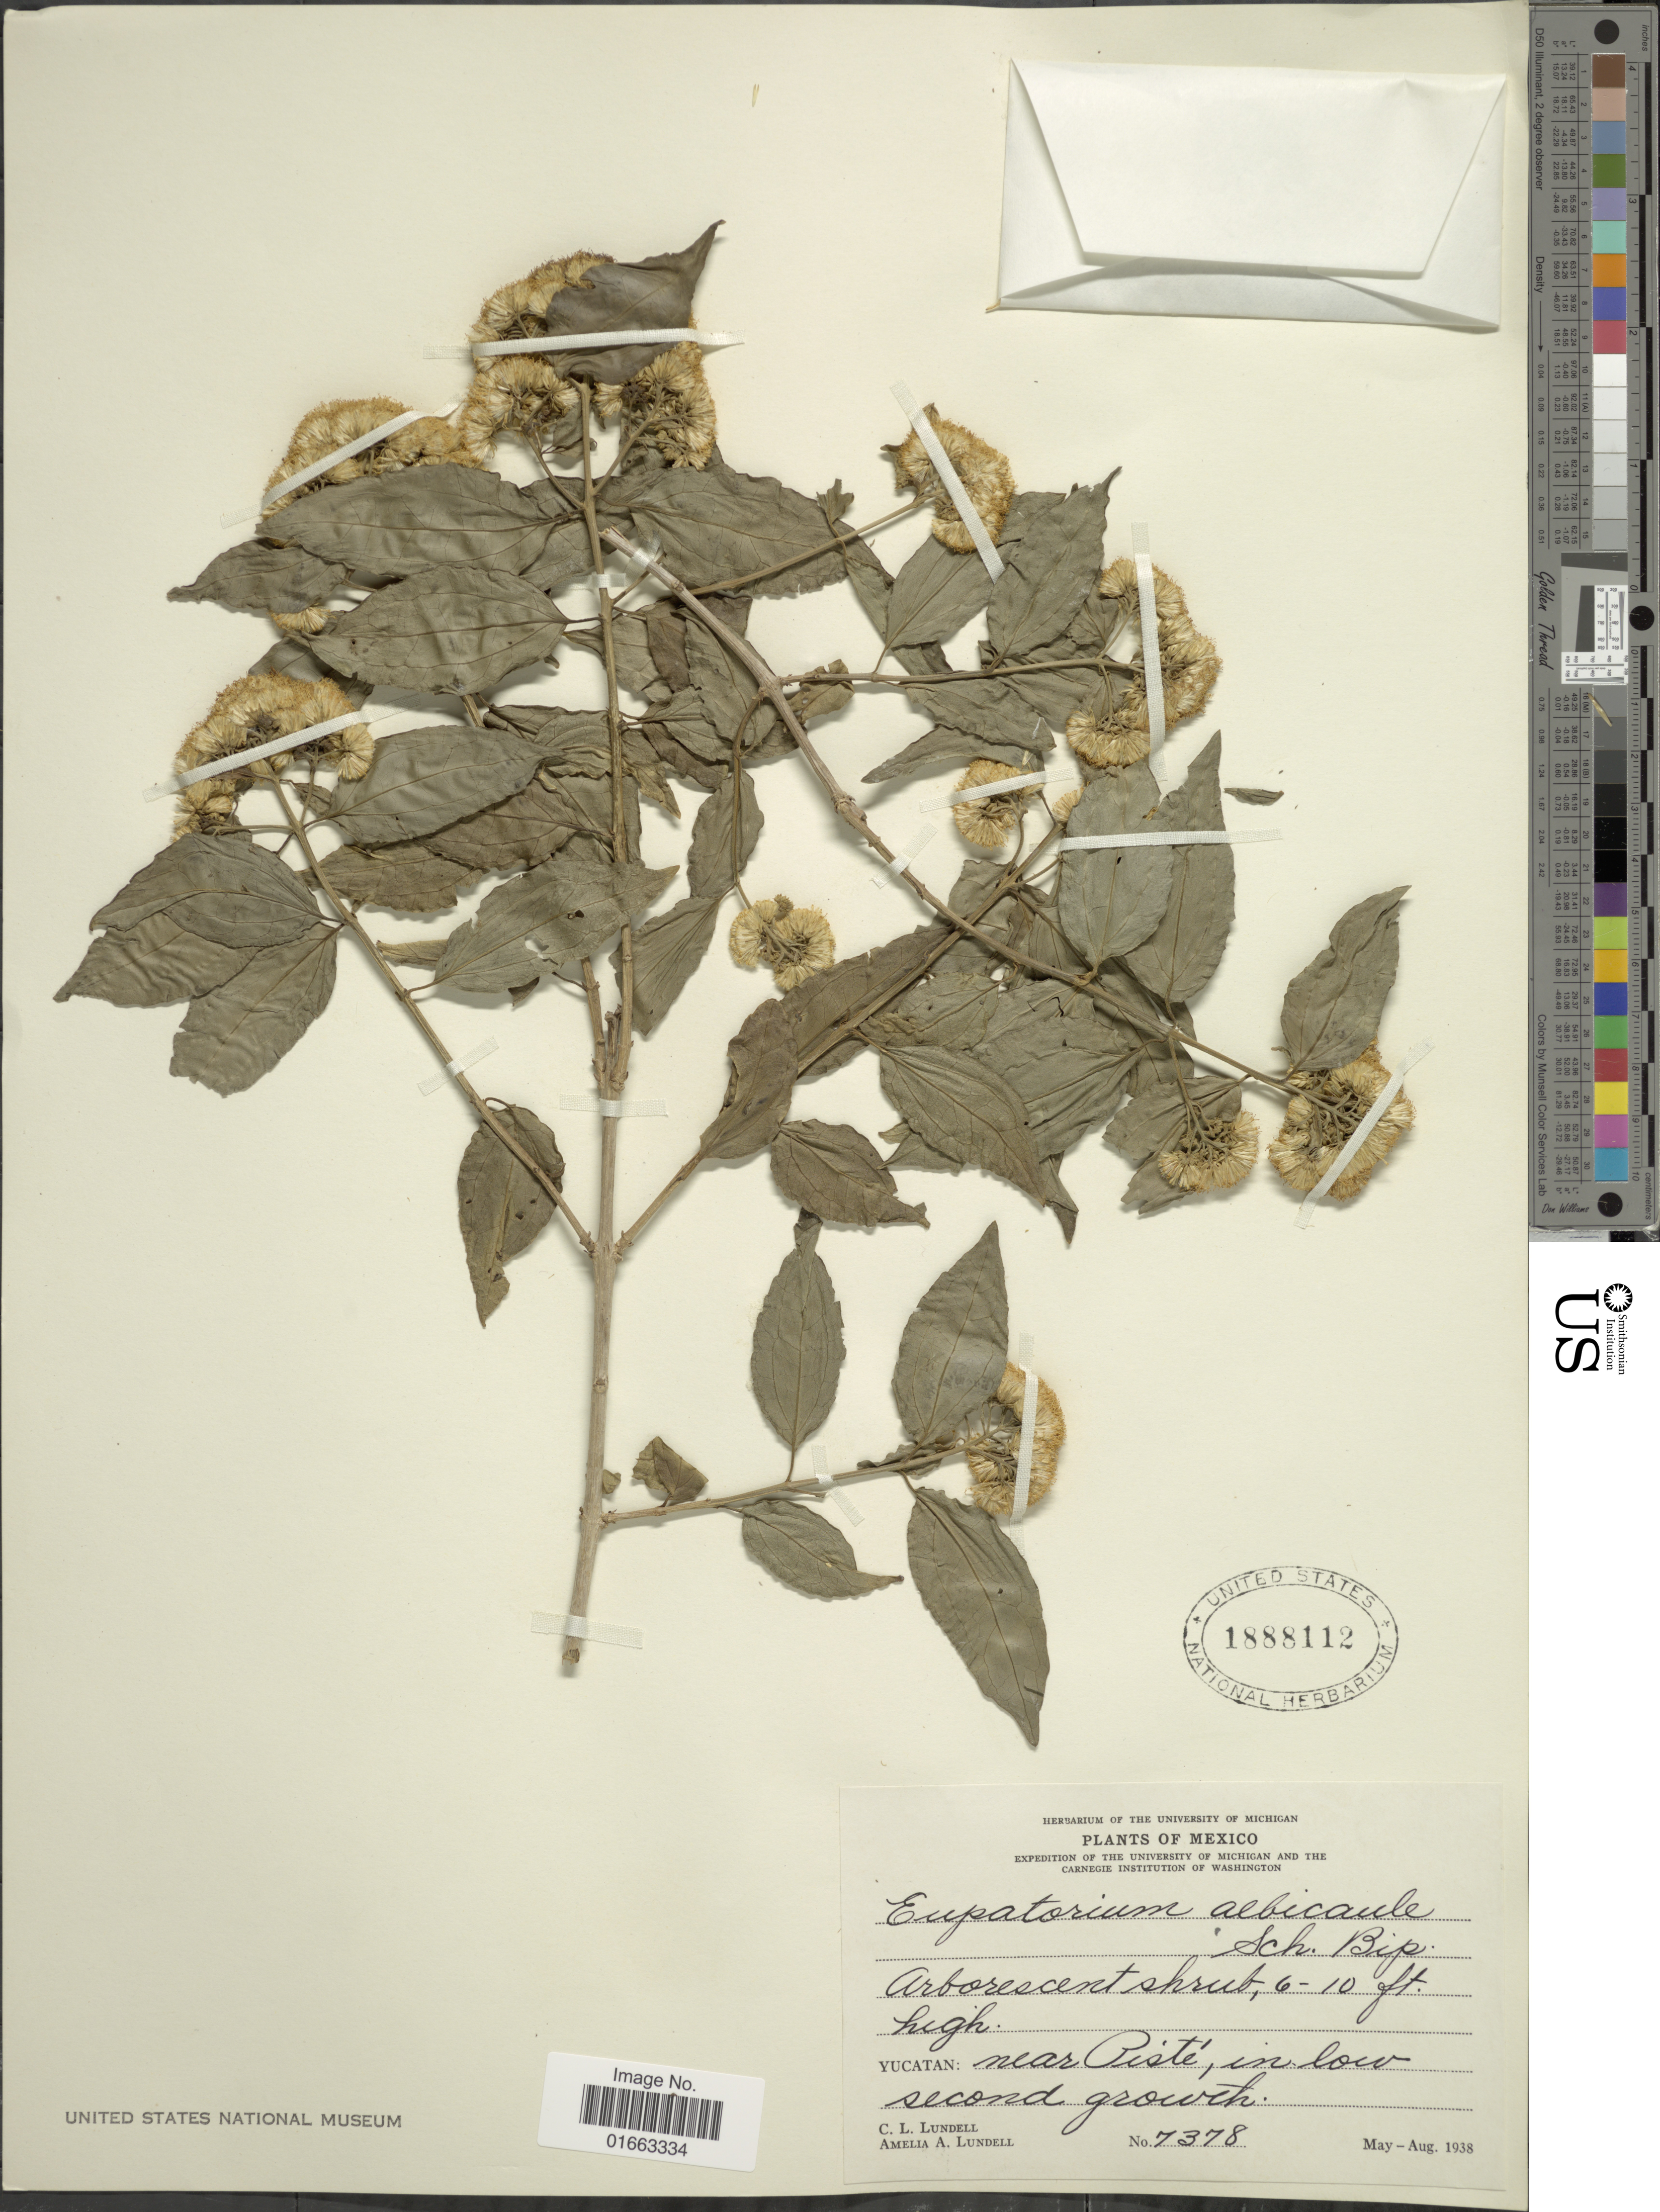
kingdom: Plantae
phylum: Tracheophyta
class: Magnoliopsida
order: Asterales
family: Asteraceae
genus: Koanophyllon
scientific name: Koanophyllon albicaule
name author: (Sch. Bip. ex Klatt) R.M. King & H. Rob.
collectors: C. L. Lundell & A. A. Lundell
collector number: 7378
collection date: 1938-05/1938-08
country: Mexico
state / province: Yucatán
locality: Near Pisté, in low second growth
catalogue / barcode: US 1888112